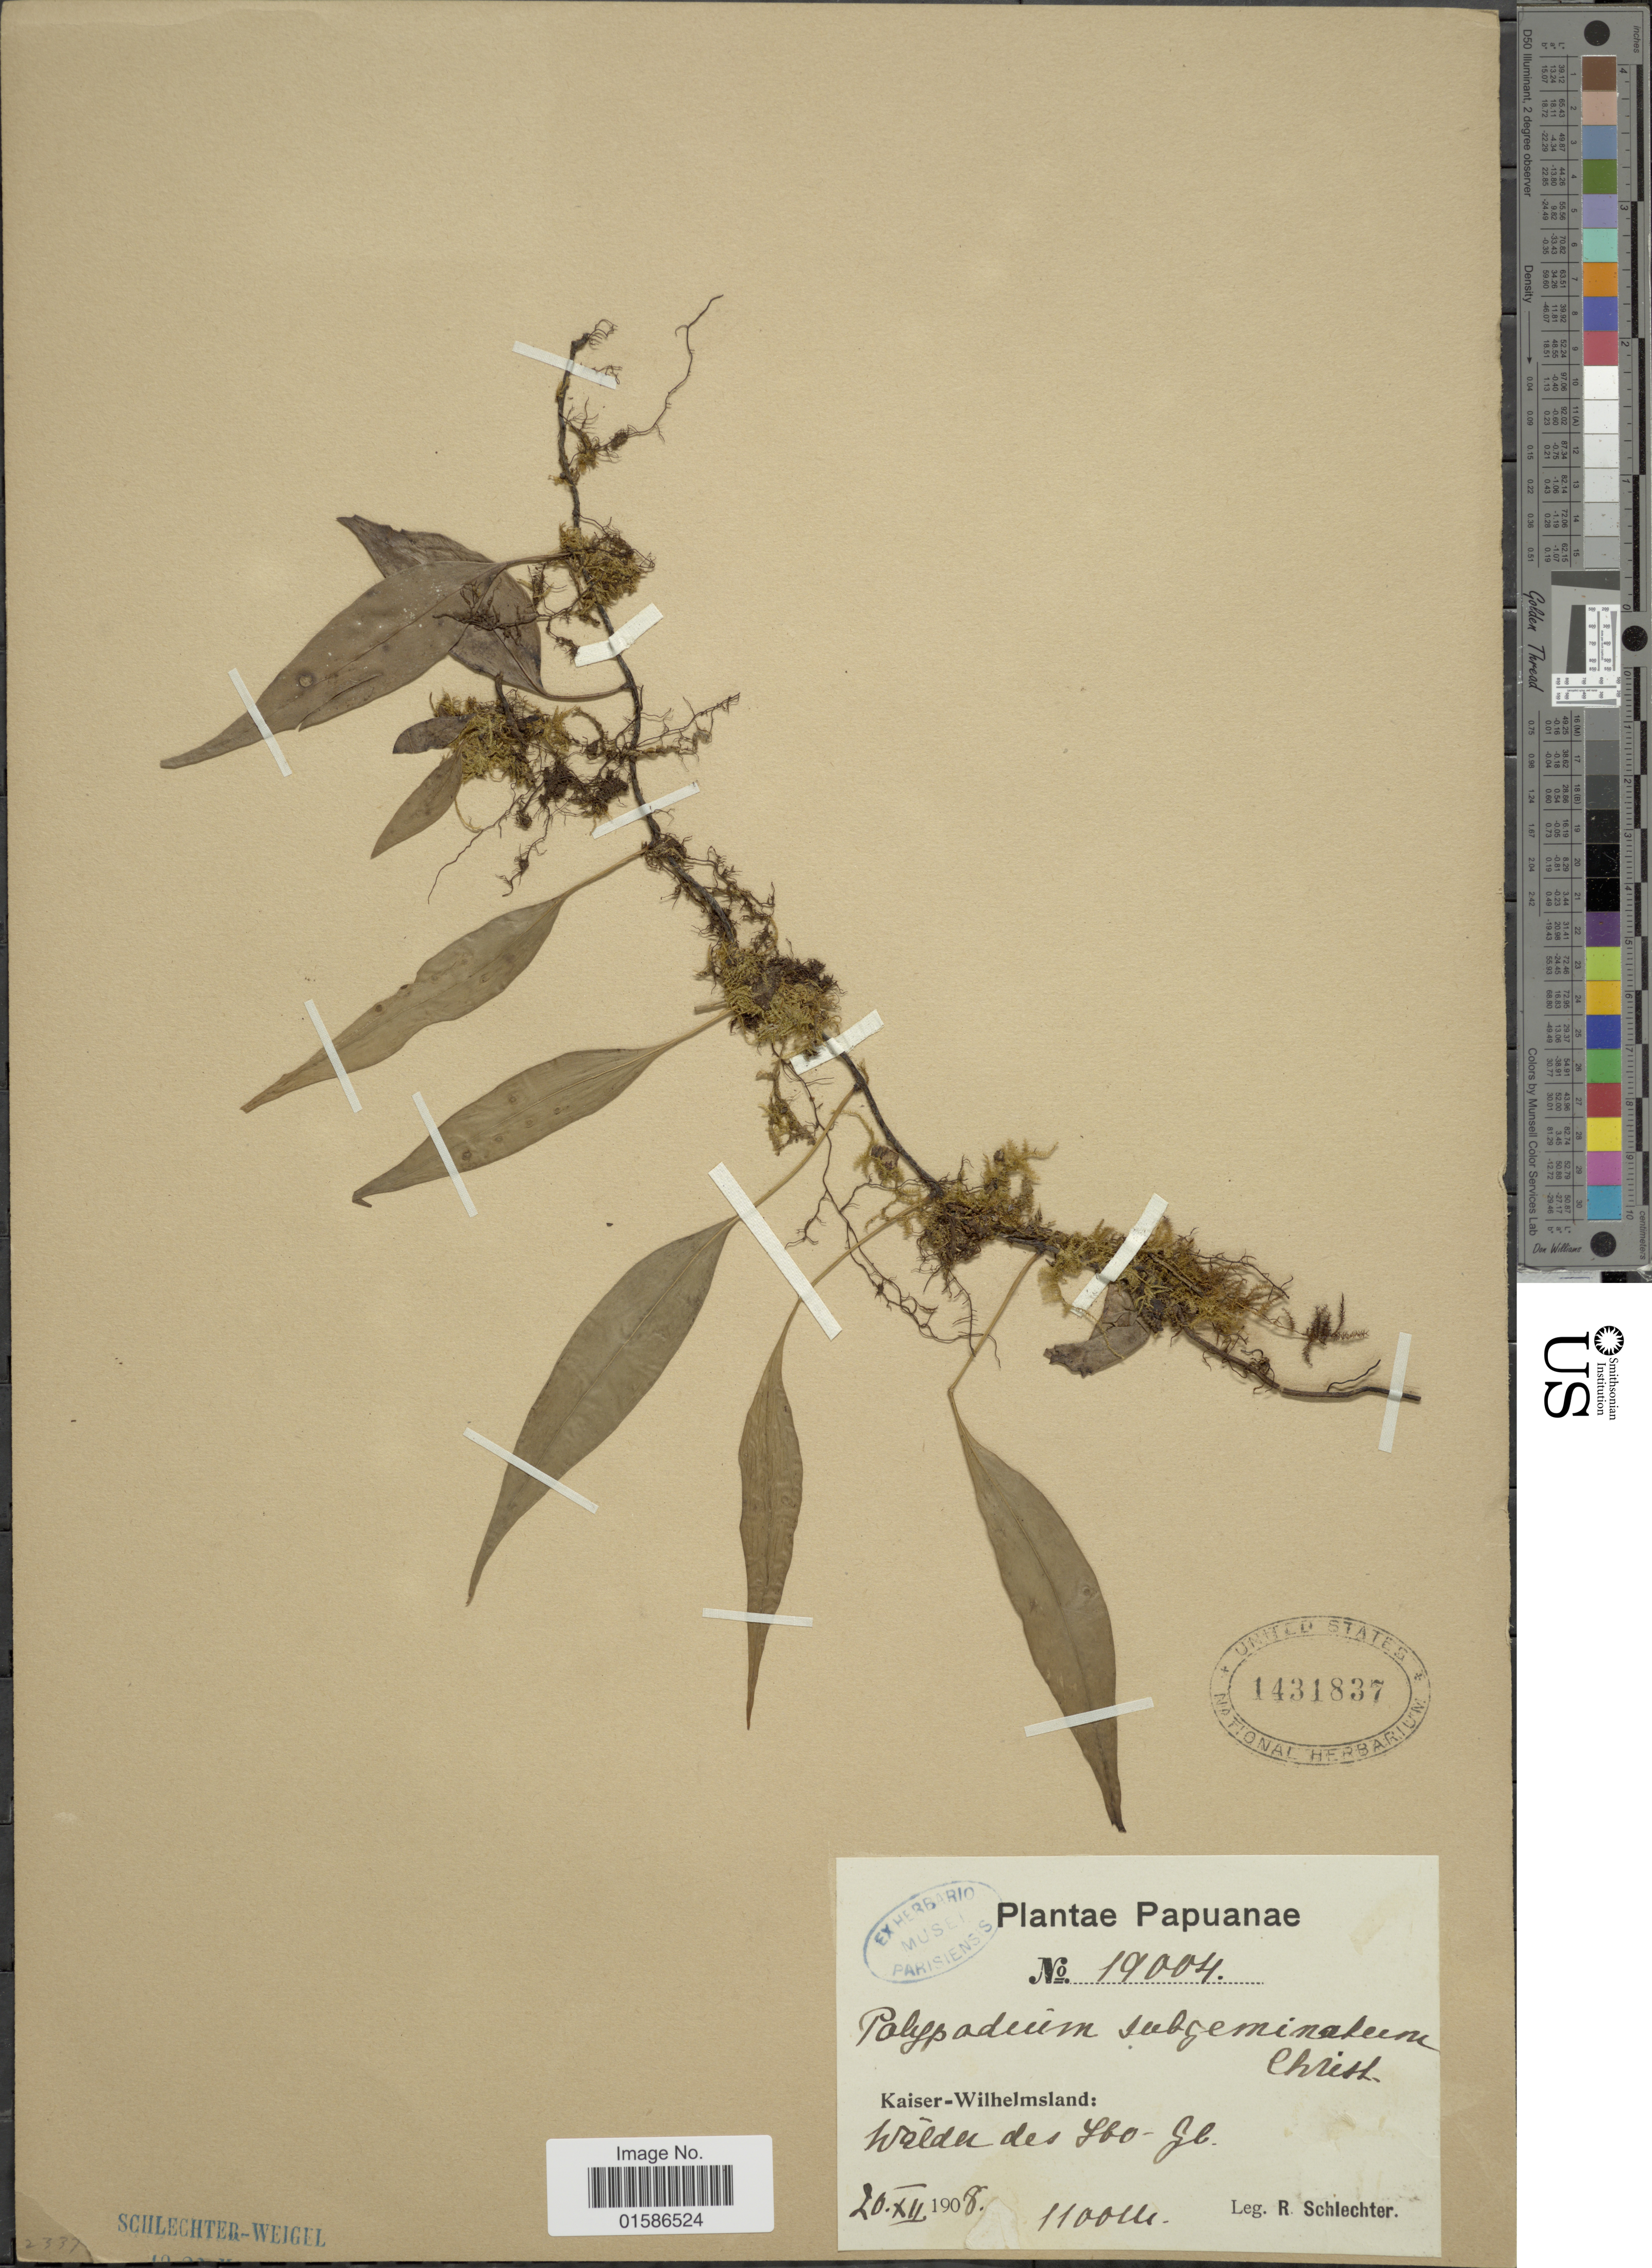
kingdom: Plantae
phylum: Tracheophyta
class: Polypodiopsida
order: Polypodiales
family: Polypodiaceae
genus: Microsorum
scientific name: Microsorum papuanum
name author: (Baker) Parris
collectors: F. R. R. Schlechter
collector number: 19004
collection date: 1908-12-20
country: Papua New Guinea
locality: Kaiser-Wilhelmsland: Wälder des Ibo-Geb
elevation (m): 1100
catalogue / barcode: US 1431837